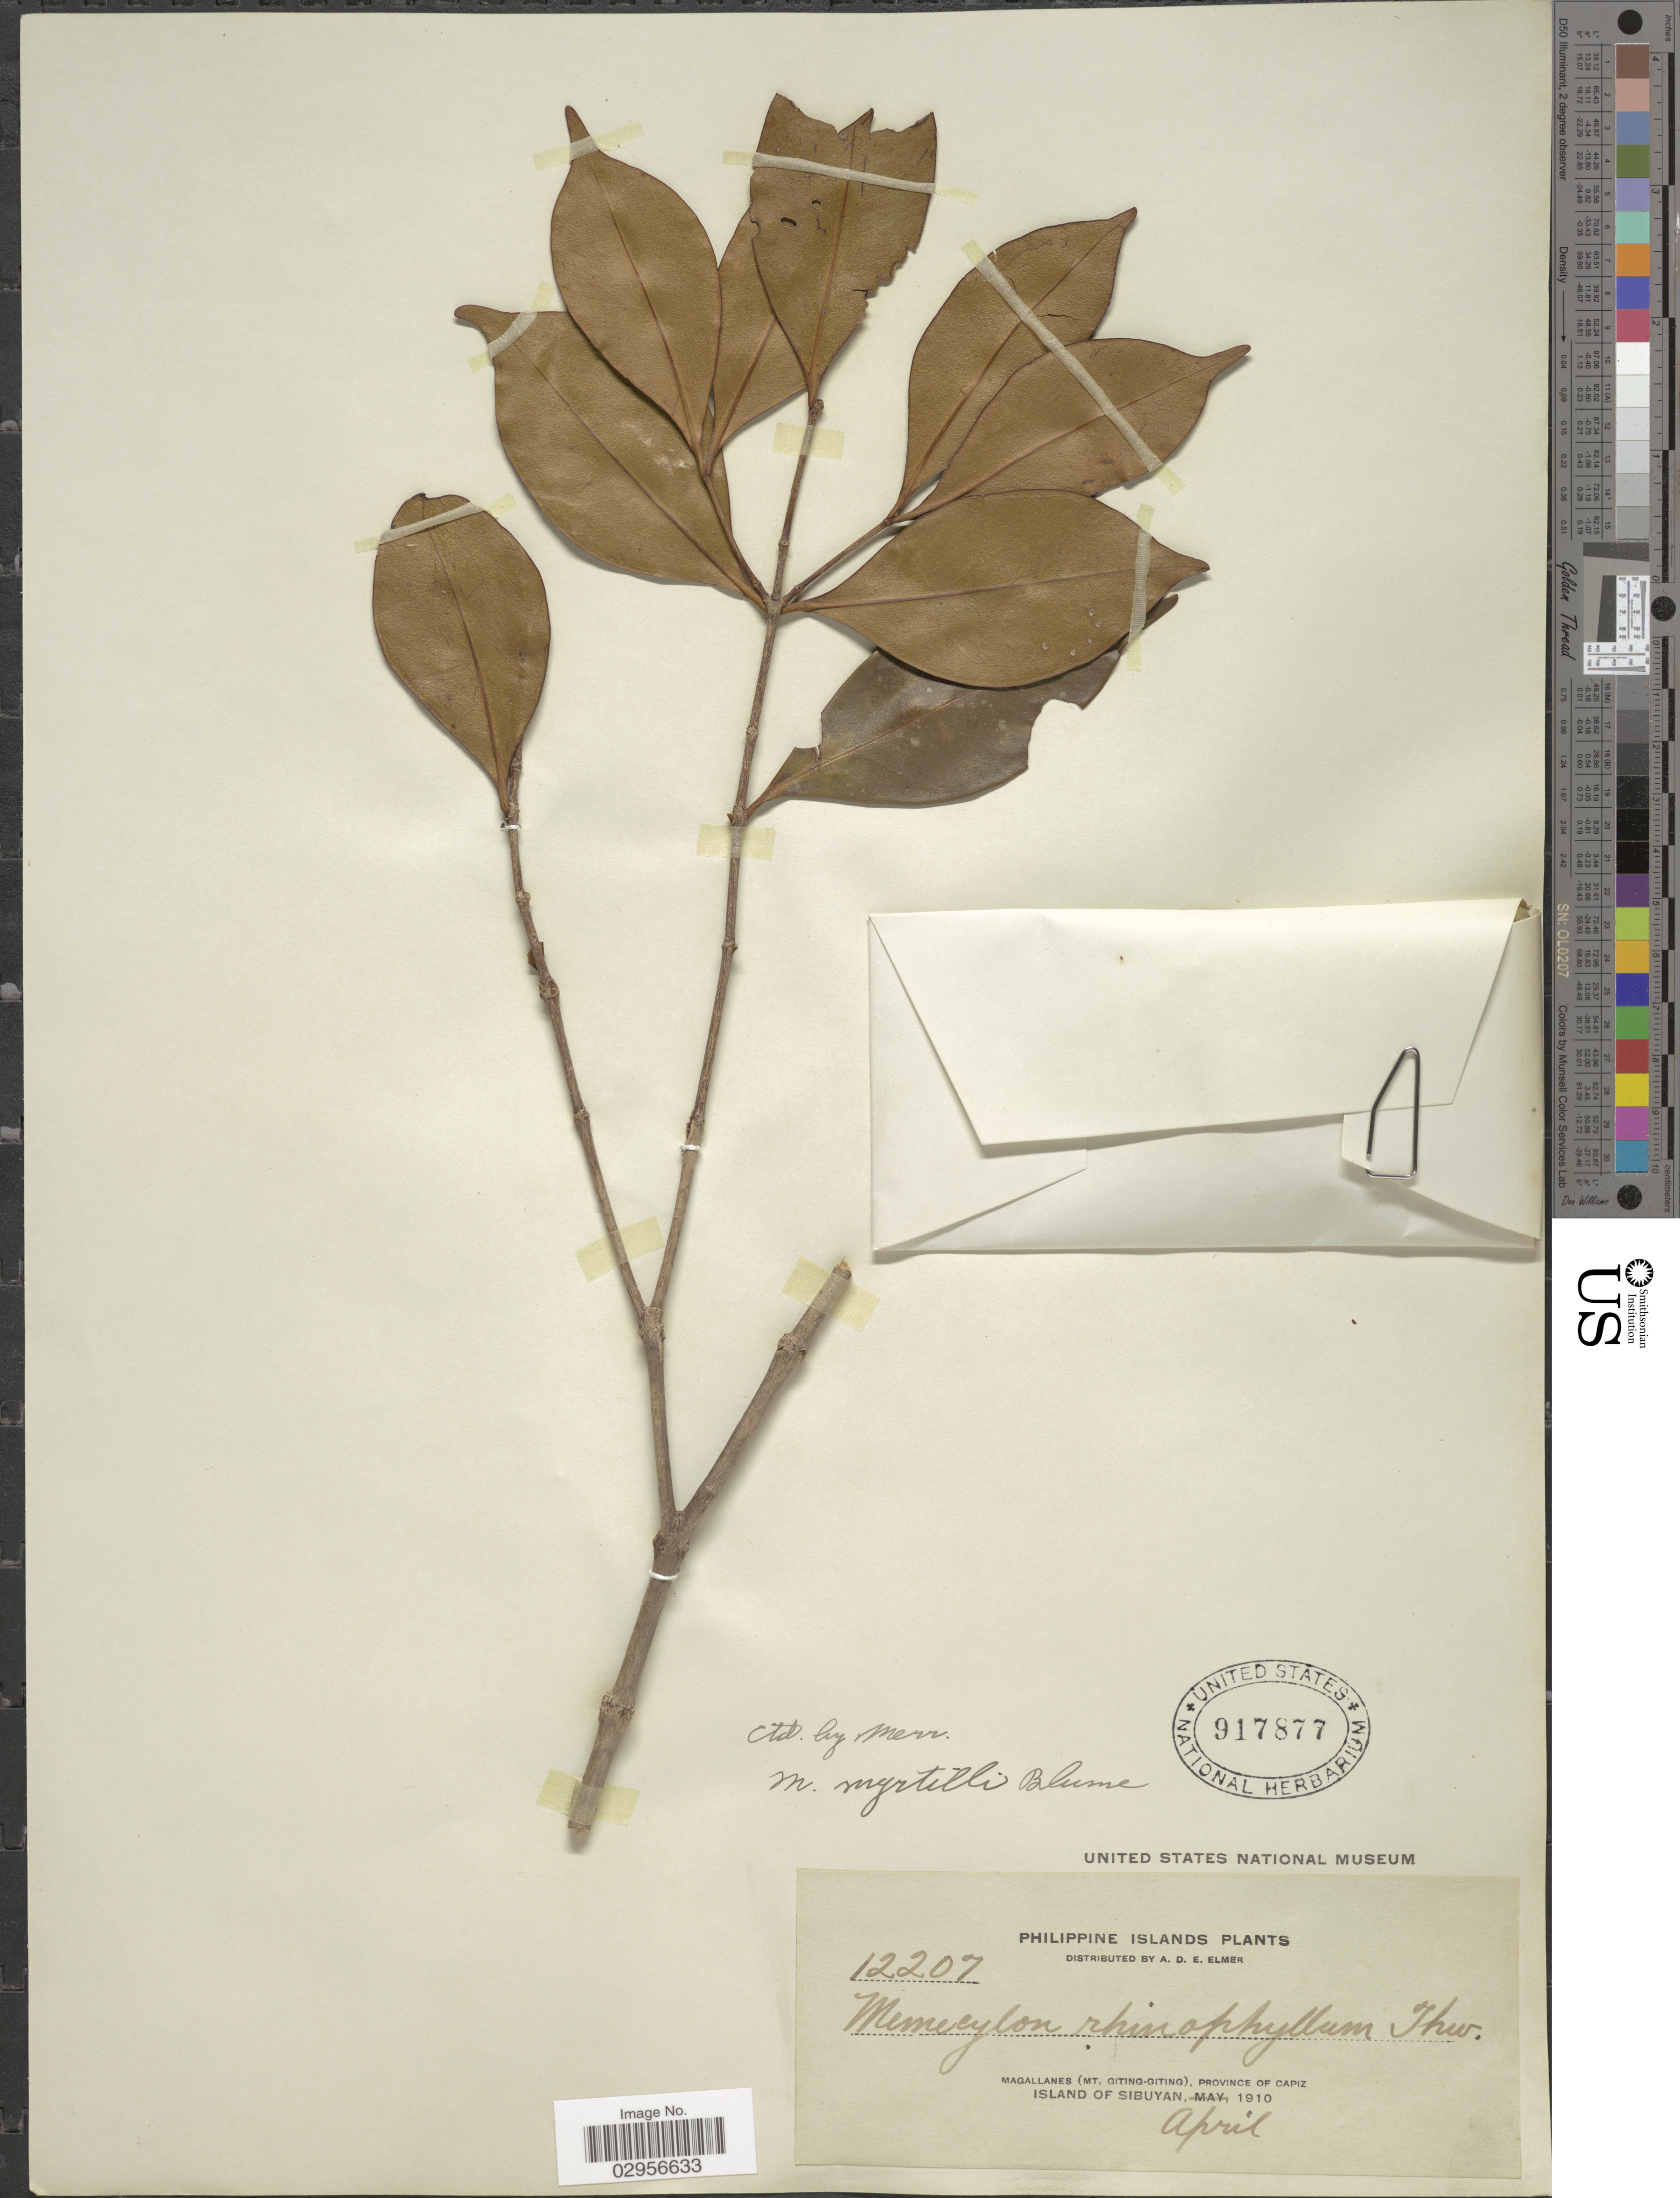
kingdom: Plantae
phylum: Tracheophyta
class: Magnoliopsida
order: Myrtales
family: Melastomataceae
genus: Memecylon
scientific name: Memecylon myrtilli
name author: Blume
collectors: A. D. E. Elmer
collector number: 12207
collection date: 1910-04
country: Philippines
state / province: Western Visayas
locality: Magallanes (Mt. Giting-Giting), Province of Capiz, Island of Sibuyan.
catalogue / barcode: US 917877